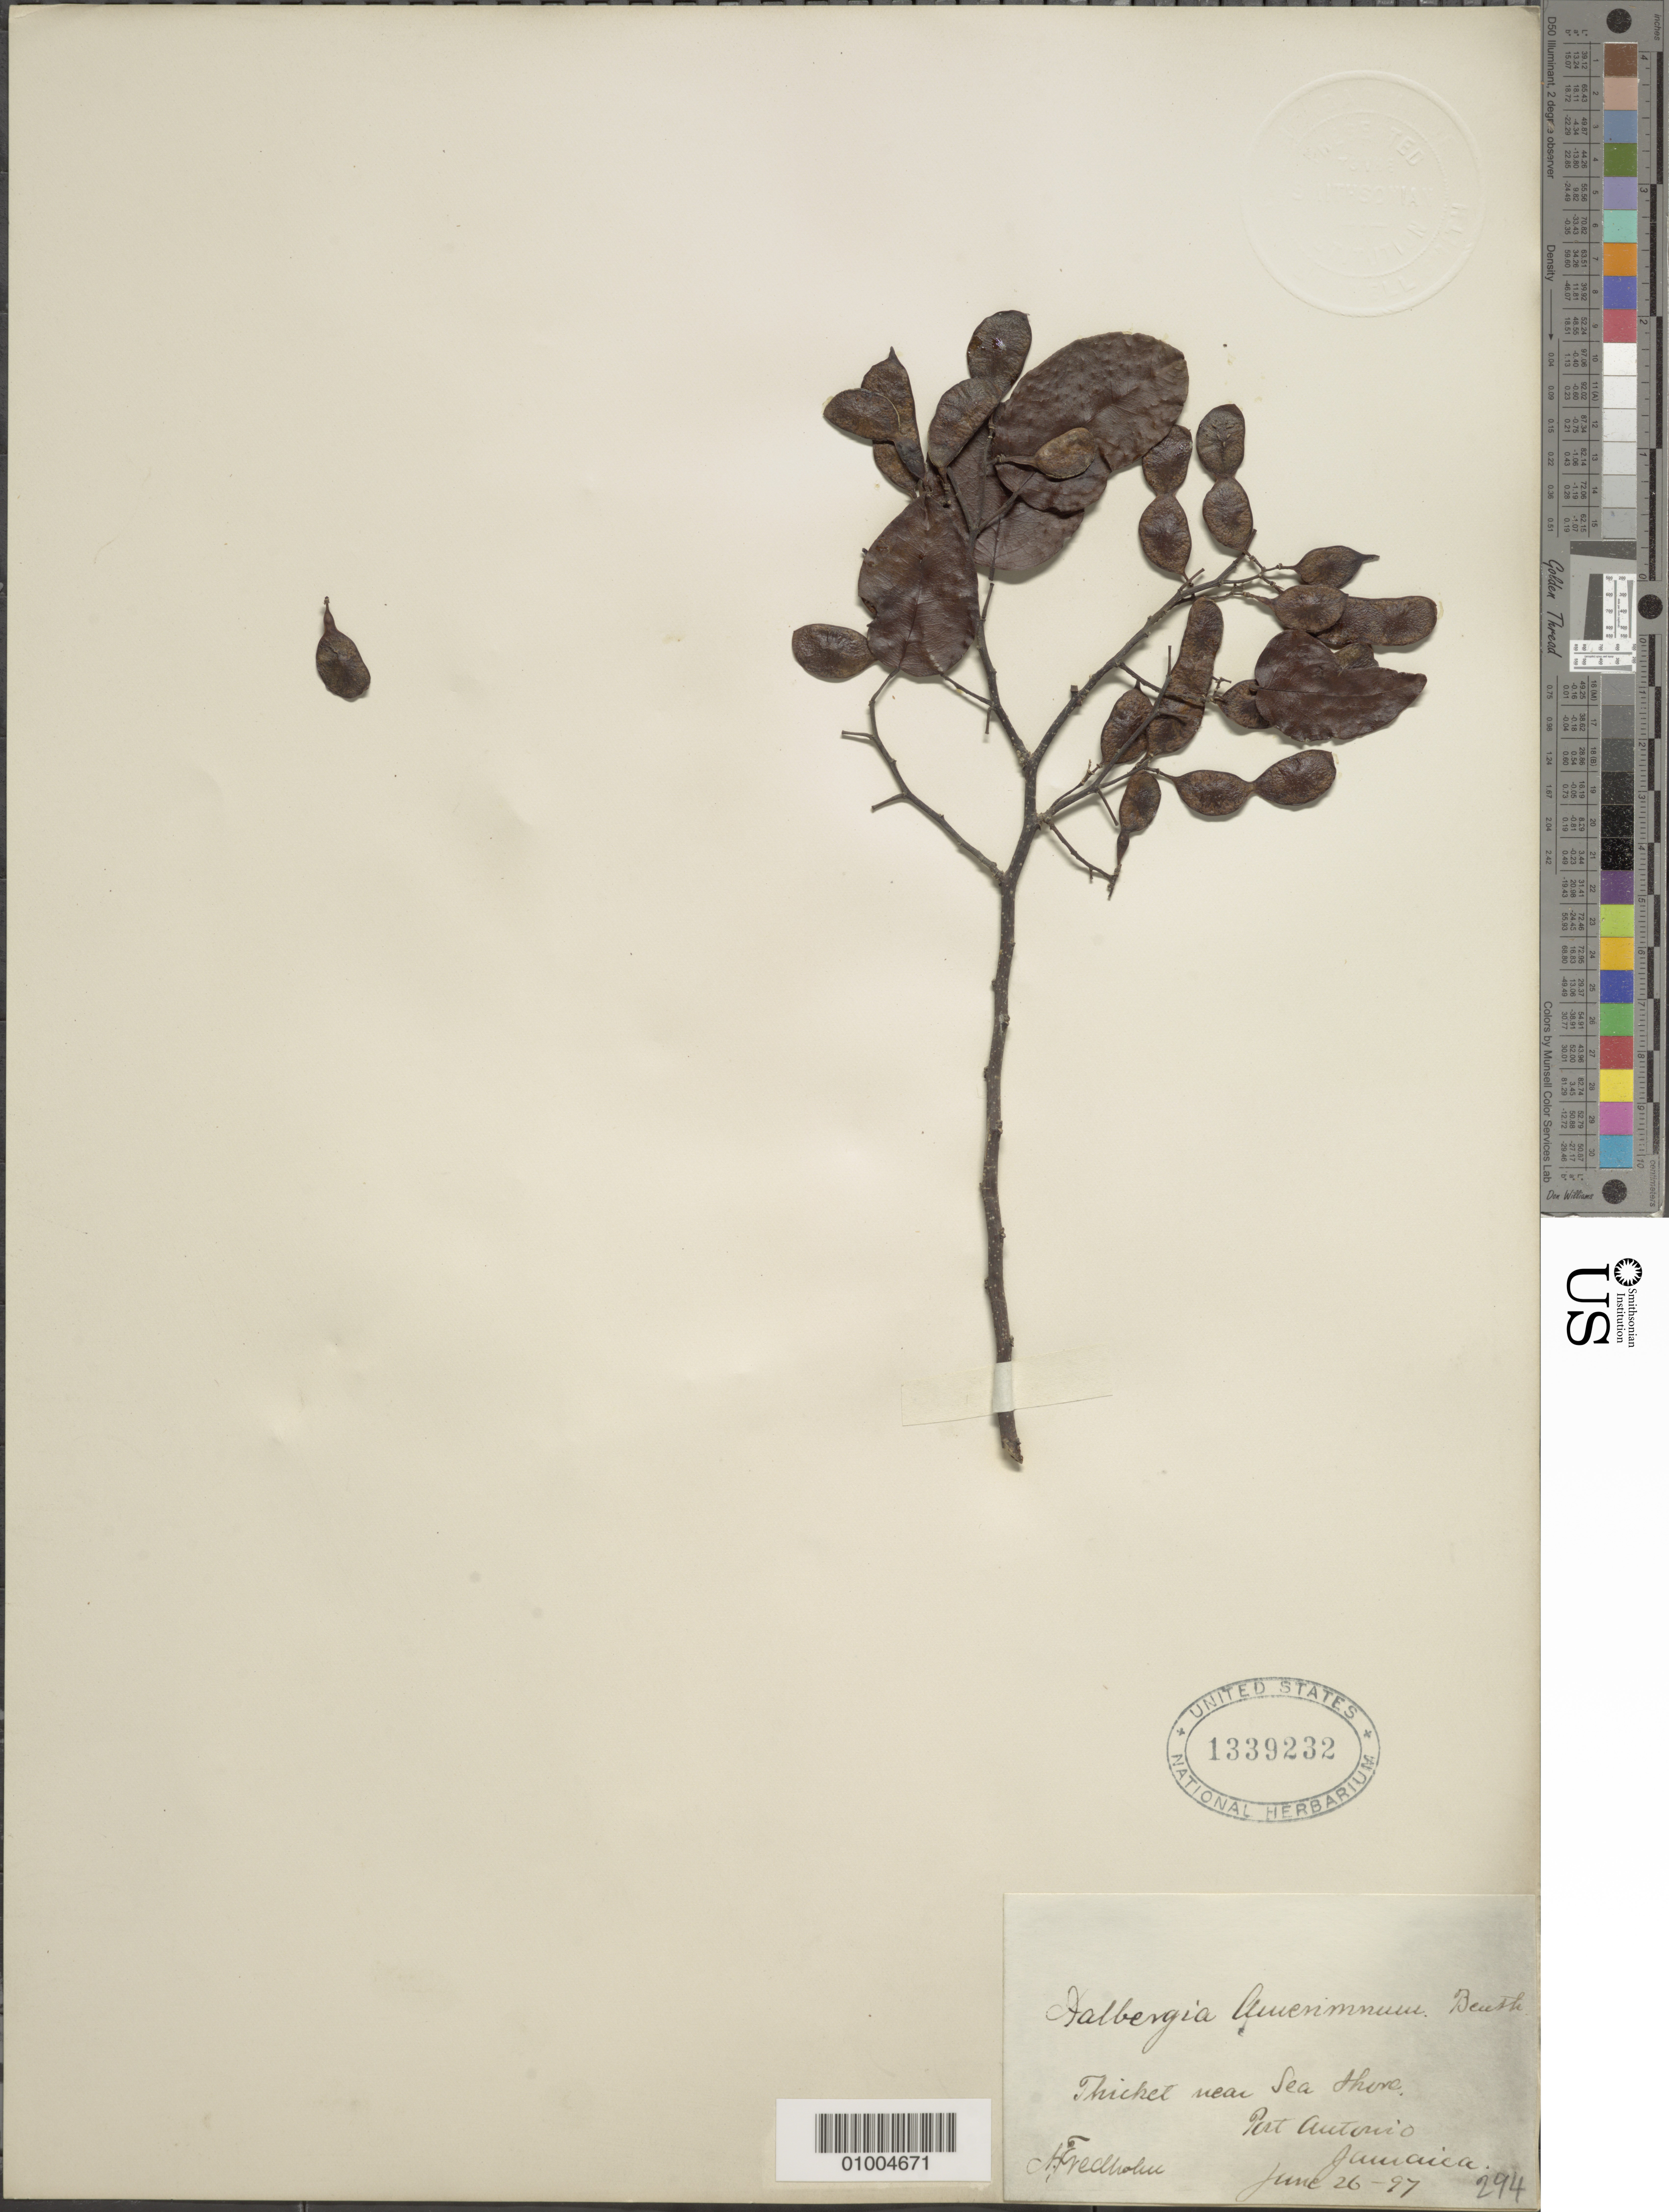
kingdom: Plantae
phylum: Tracheophyta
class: Liliopsida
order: Poales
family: Poaceae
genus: Dactyloctenium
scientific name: Dactyloctenium aegyptium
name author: (L.) Willd.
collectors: A. Fredholm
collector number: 297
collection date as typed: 26 Jun 1897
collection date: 1897-06-26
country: Jamaica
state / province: Portland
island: Jamaica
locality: Port Antonio Jamaica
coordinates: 0 N, 0 E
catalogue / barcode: US 1339232